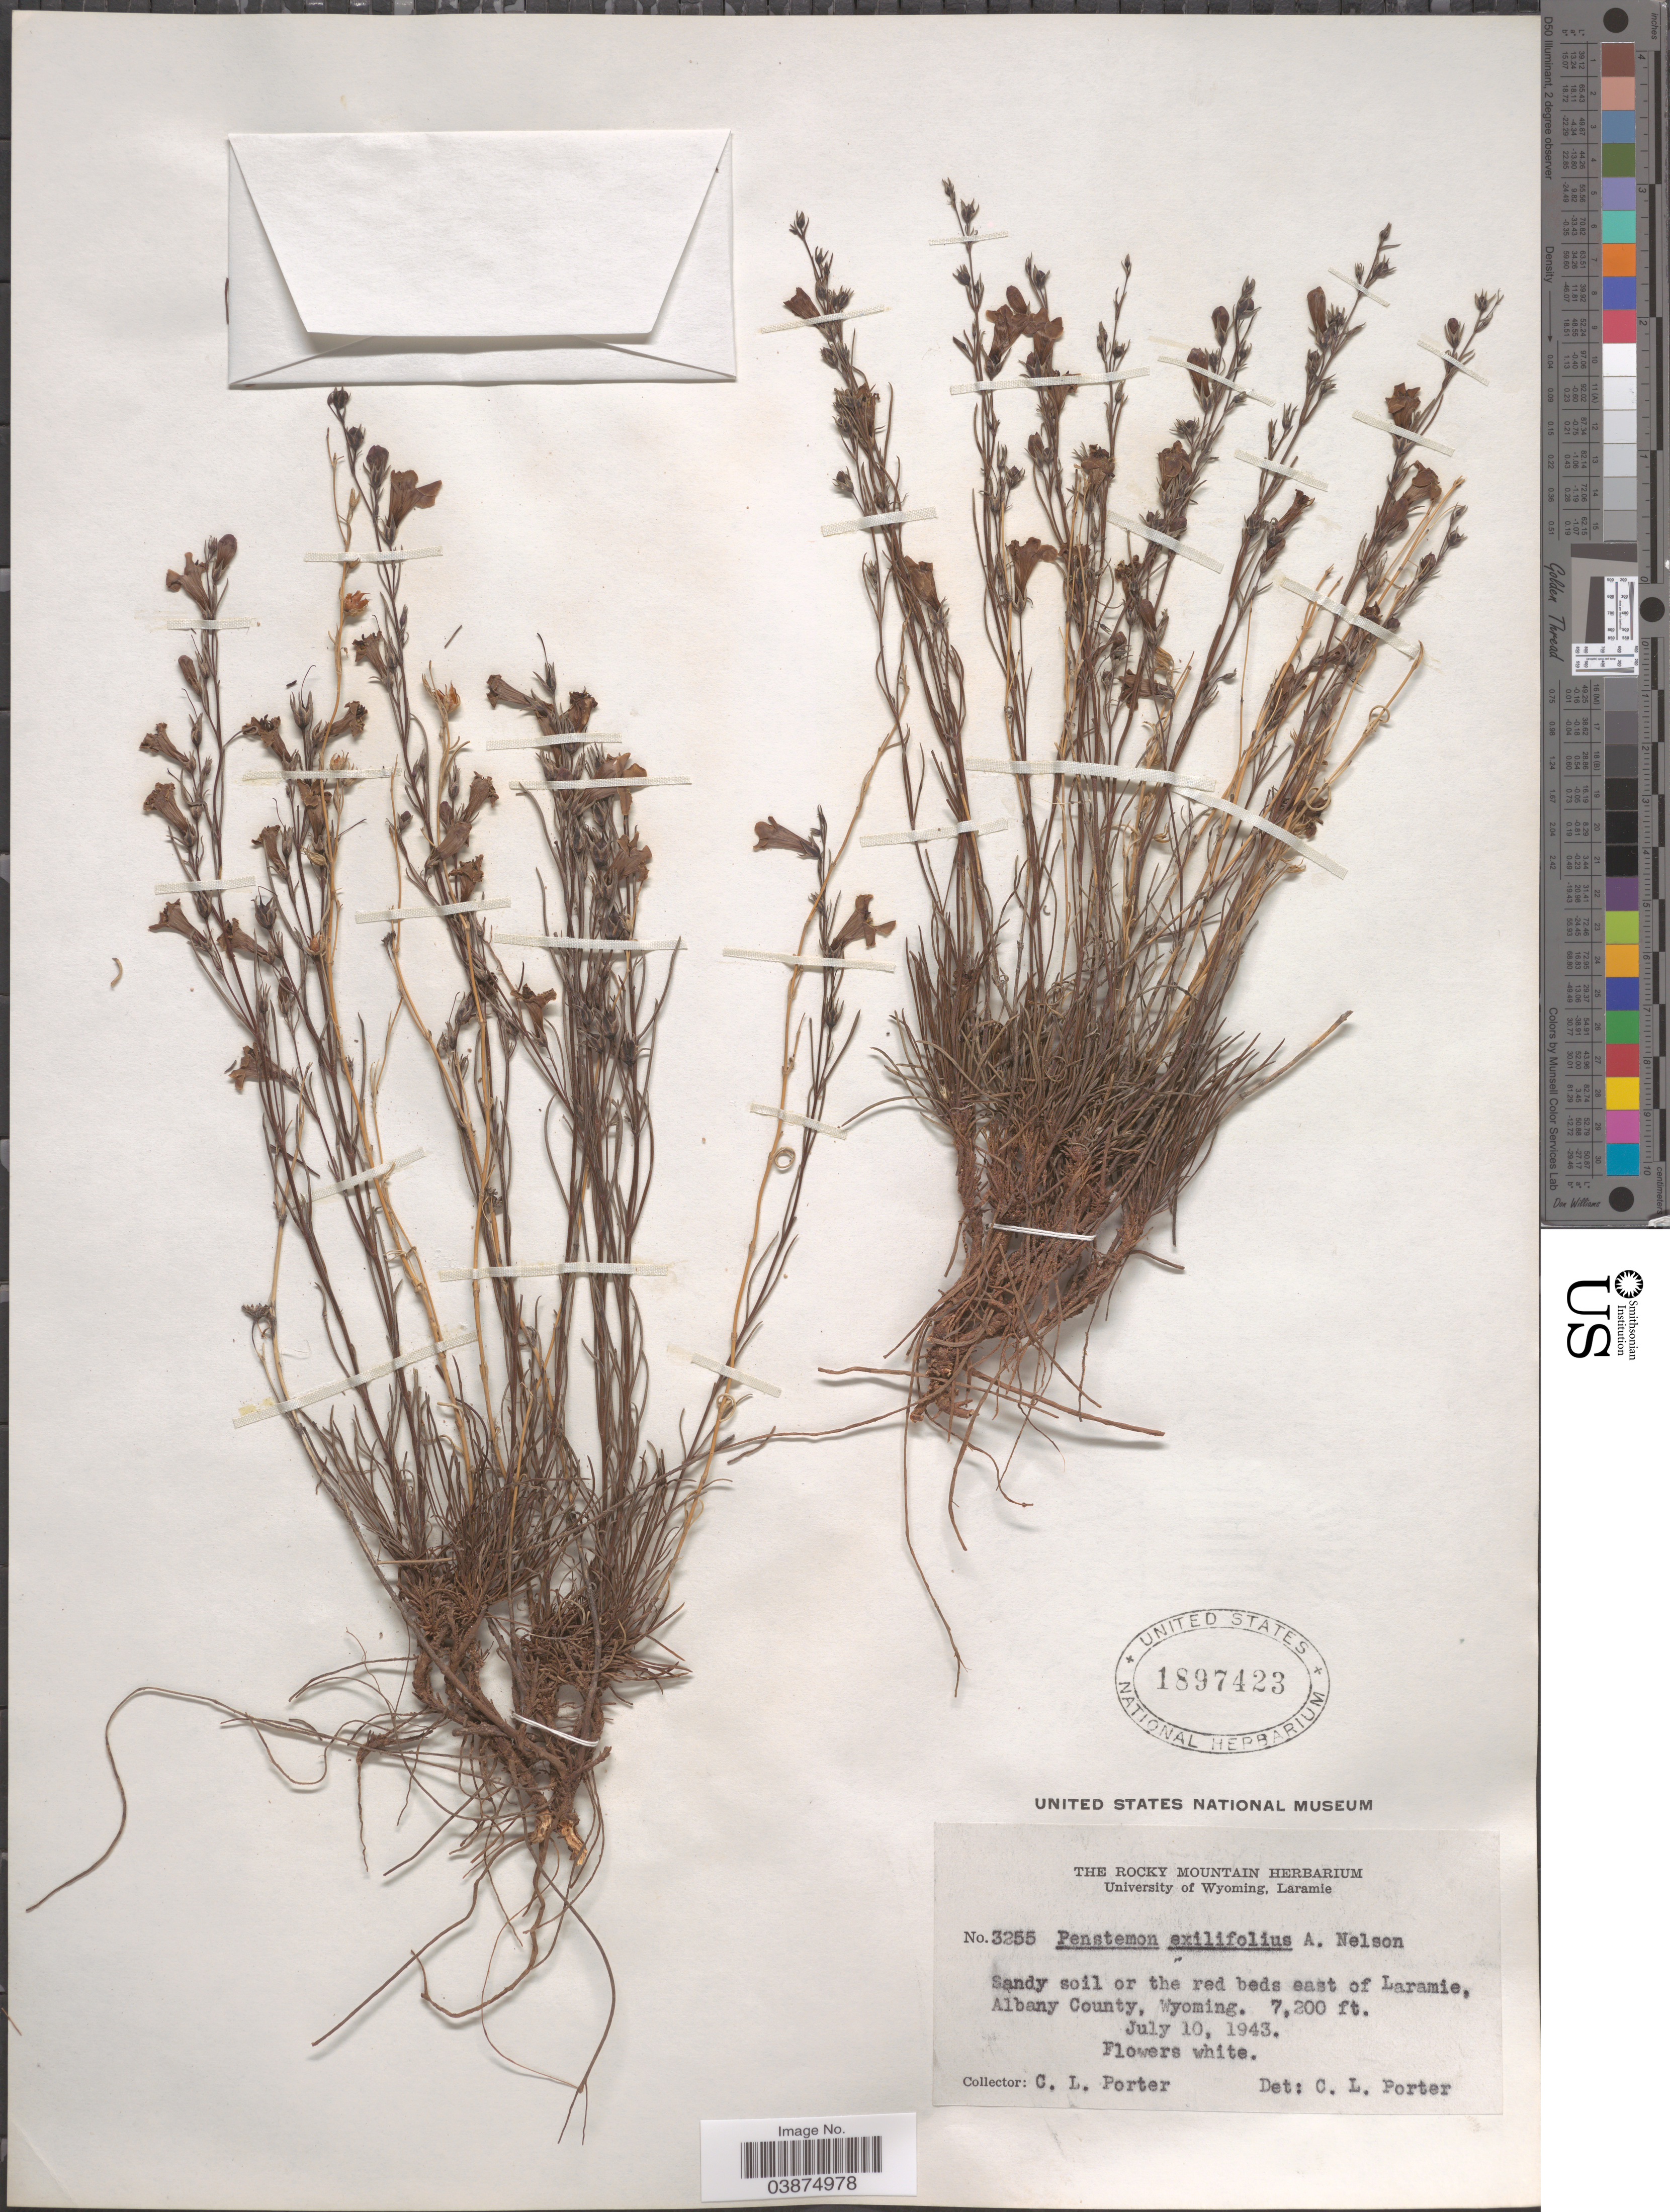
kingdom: Plantae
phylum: Tracheophyta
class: Magnoliopsida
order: Lamiales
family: Plantaginaceae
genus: Penstemon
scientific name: Penstemon exilifolius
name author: A. Nelson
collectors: C. L. Porter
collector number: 3255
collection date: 1943-07-10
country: United States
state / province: Wyoming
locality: East of Laramie, Albany County.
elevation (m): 2195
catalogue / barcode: US 1897423